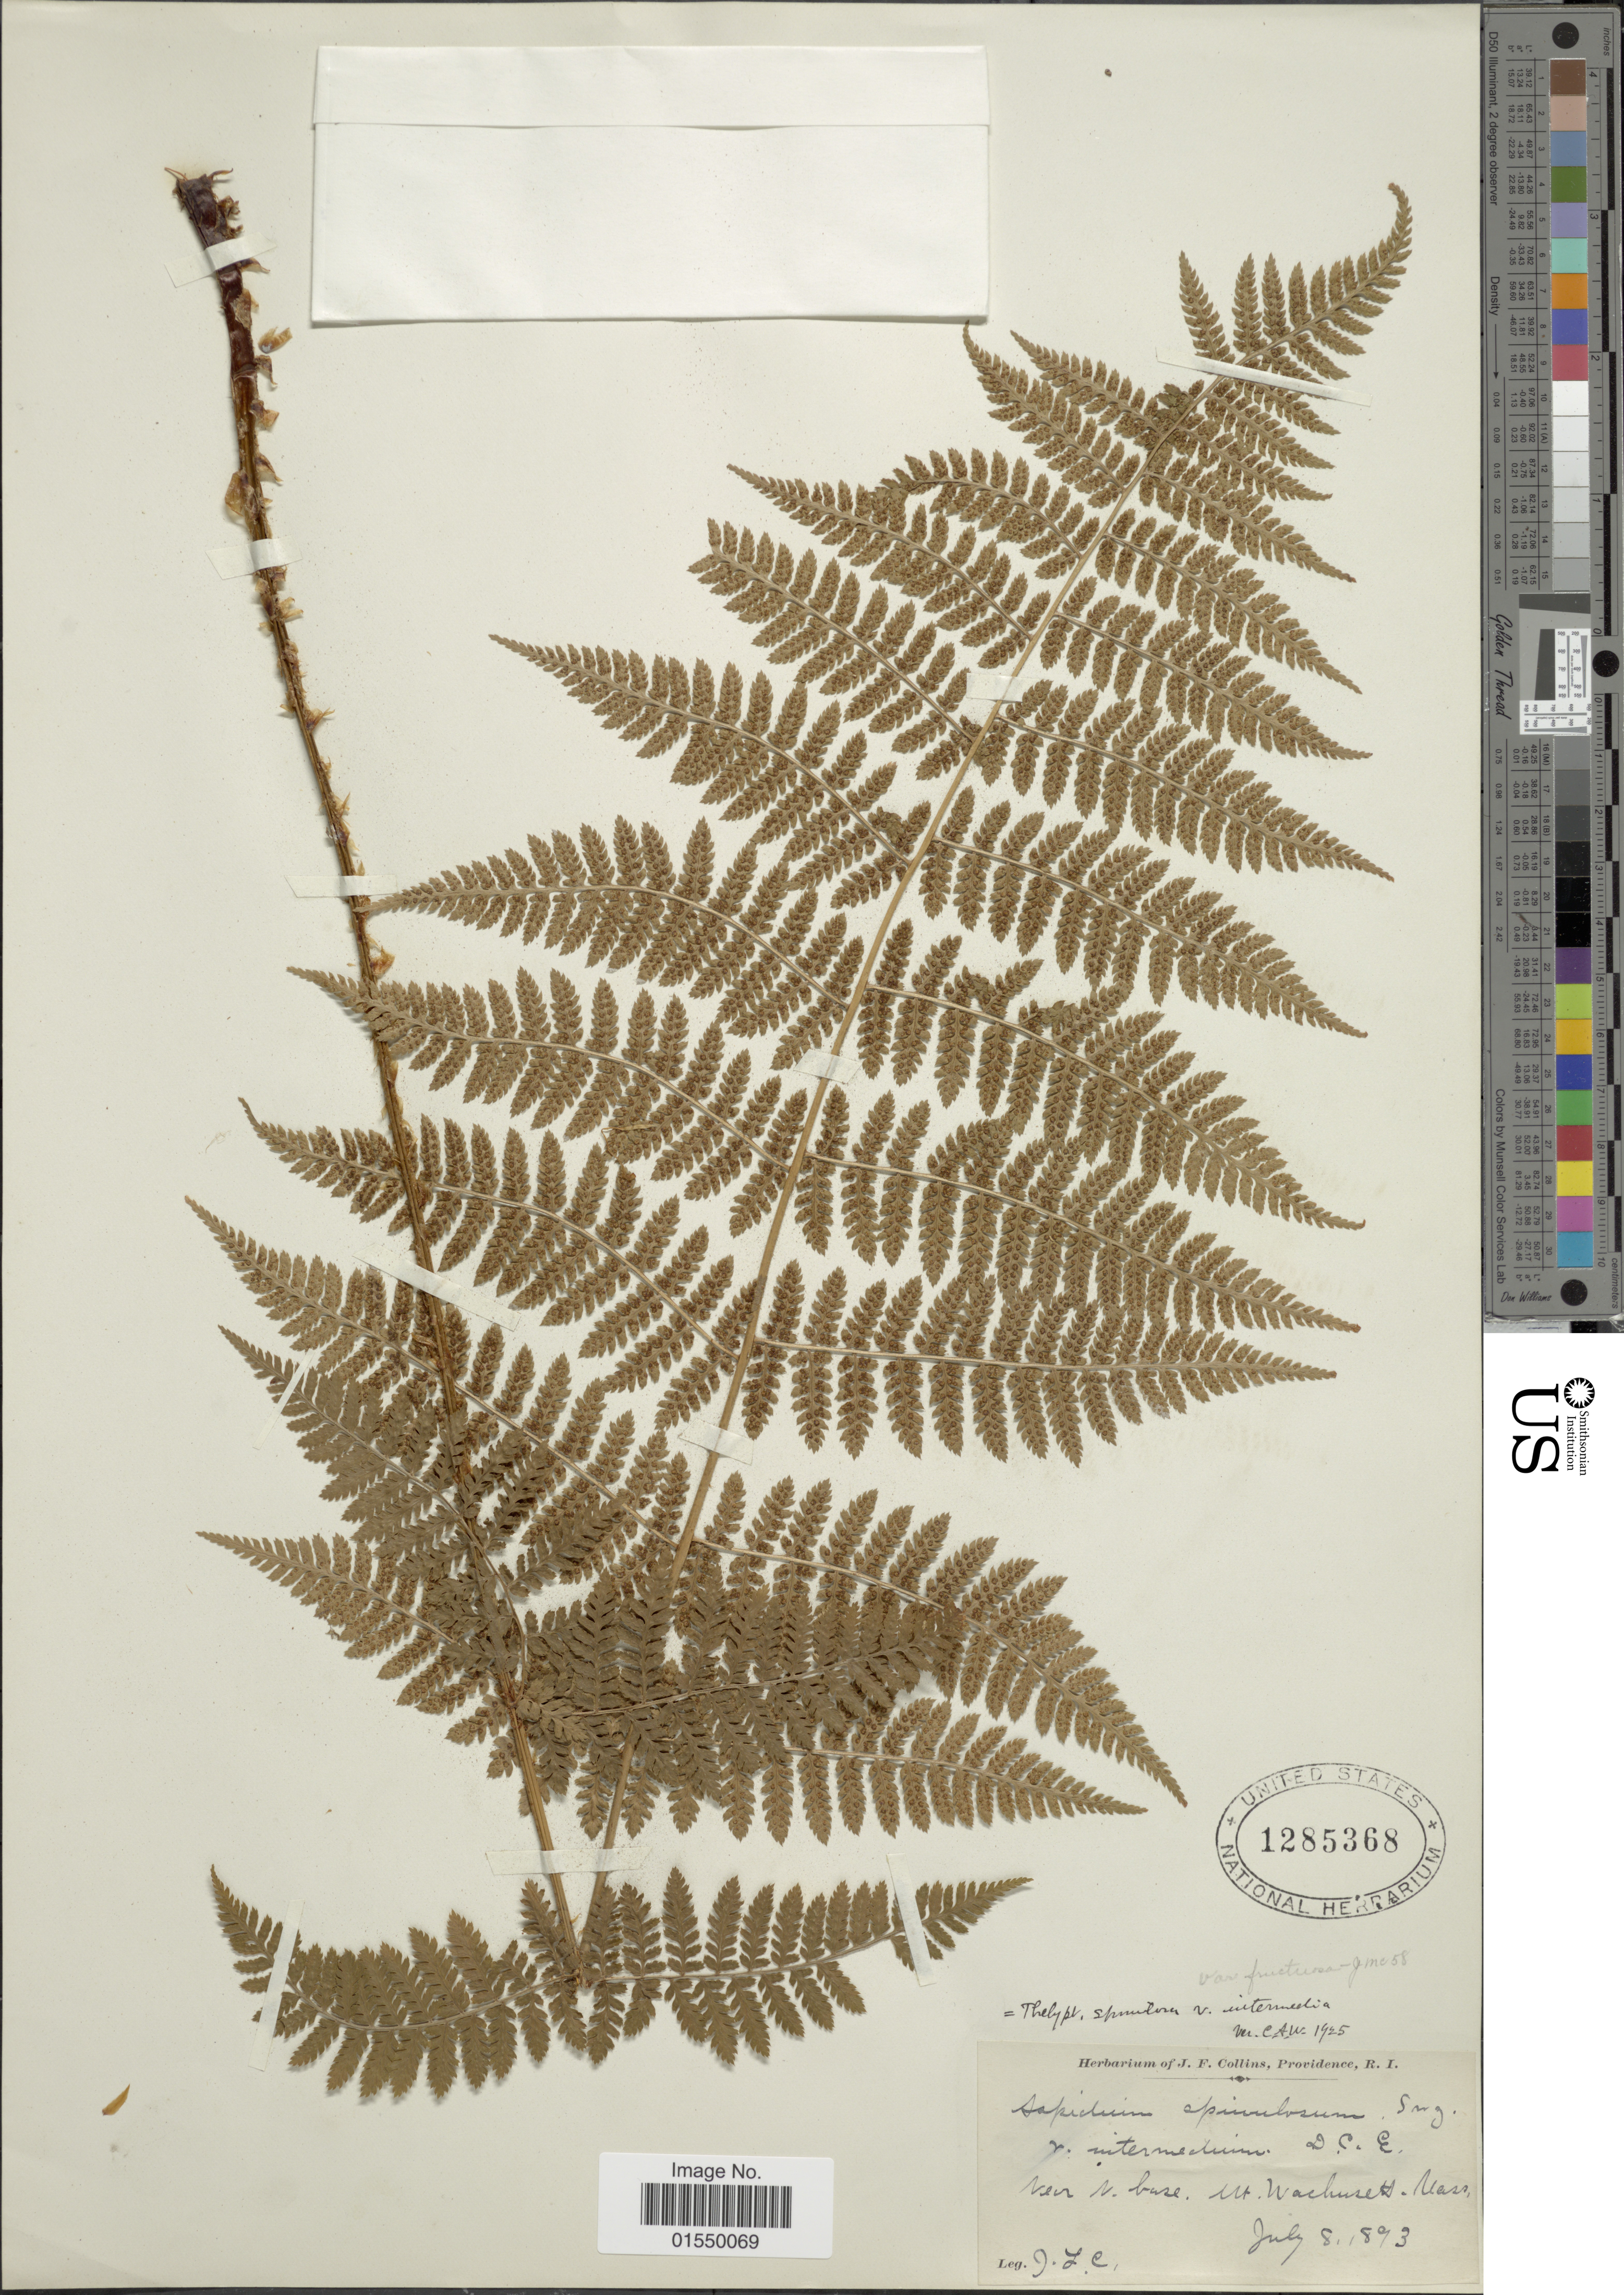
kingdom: Plantae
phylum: Tracheophyta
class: Polypodiopsida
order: Polypodiales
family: Dryopteridaceae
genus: Dryopteris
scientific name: Dryopteris campyloptera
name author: Clarkson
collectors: J. Collins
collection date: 1893-07-08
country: United States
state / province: Massachusetts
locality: Near N. base Mt. Wachusett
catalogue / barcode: US 1285368